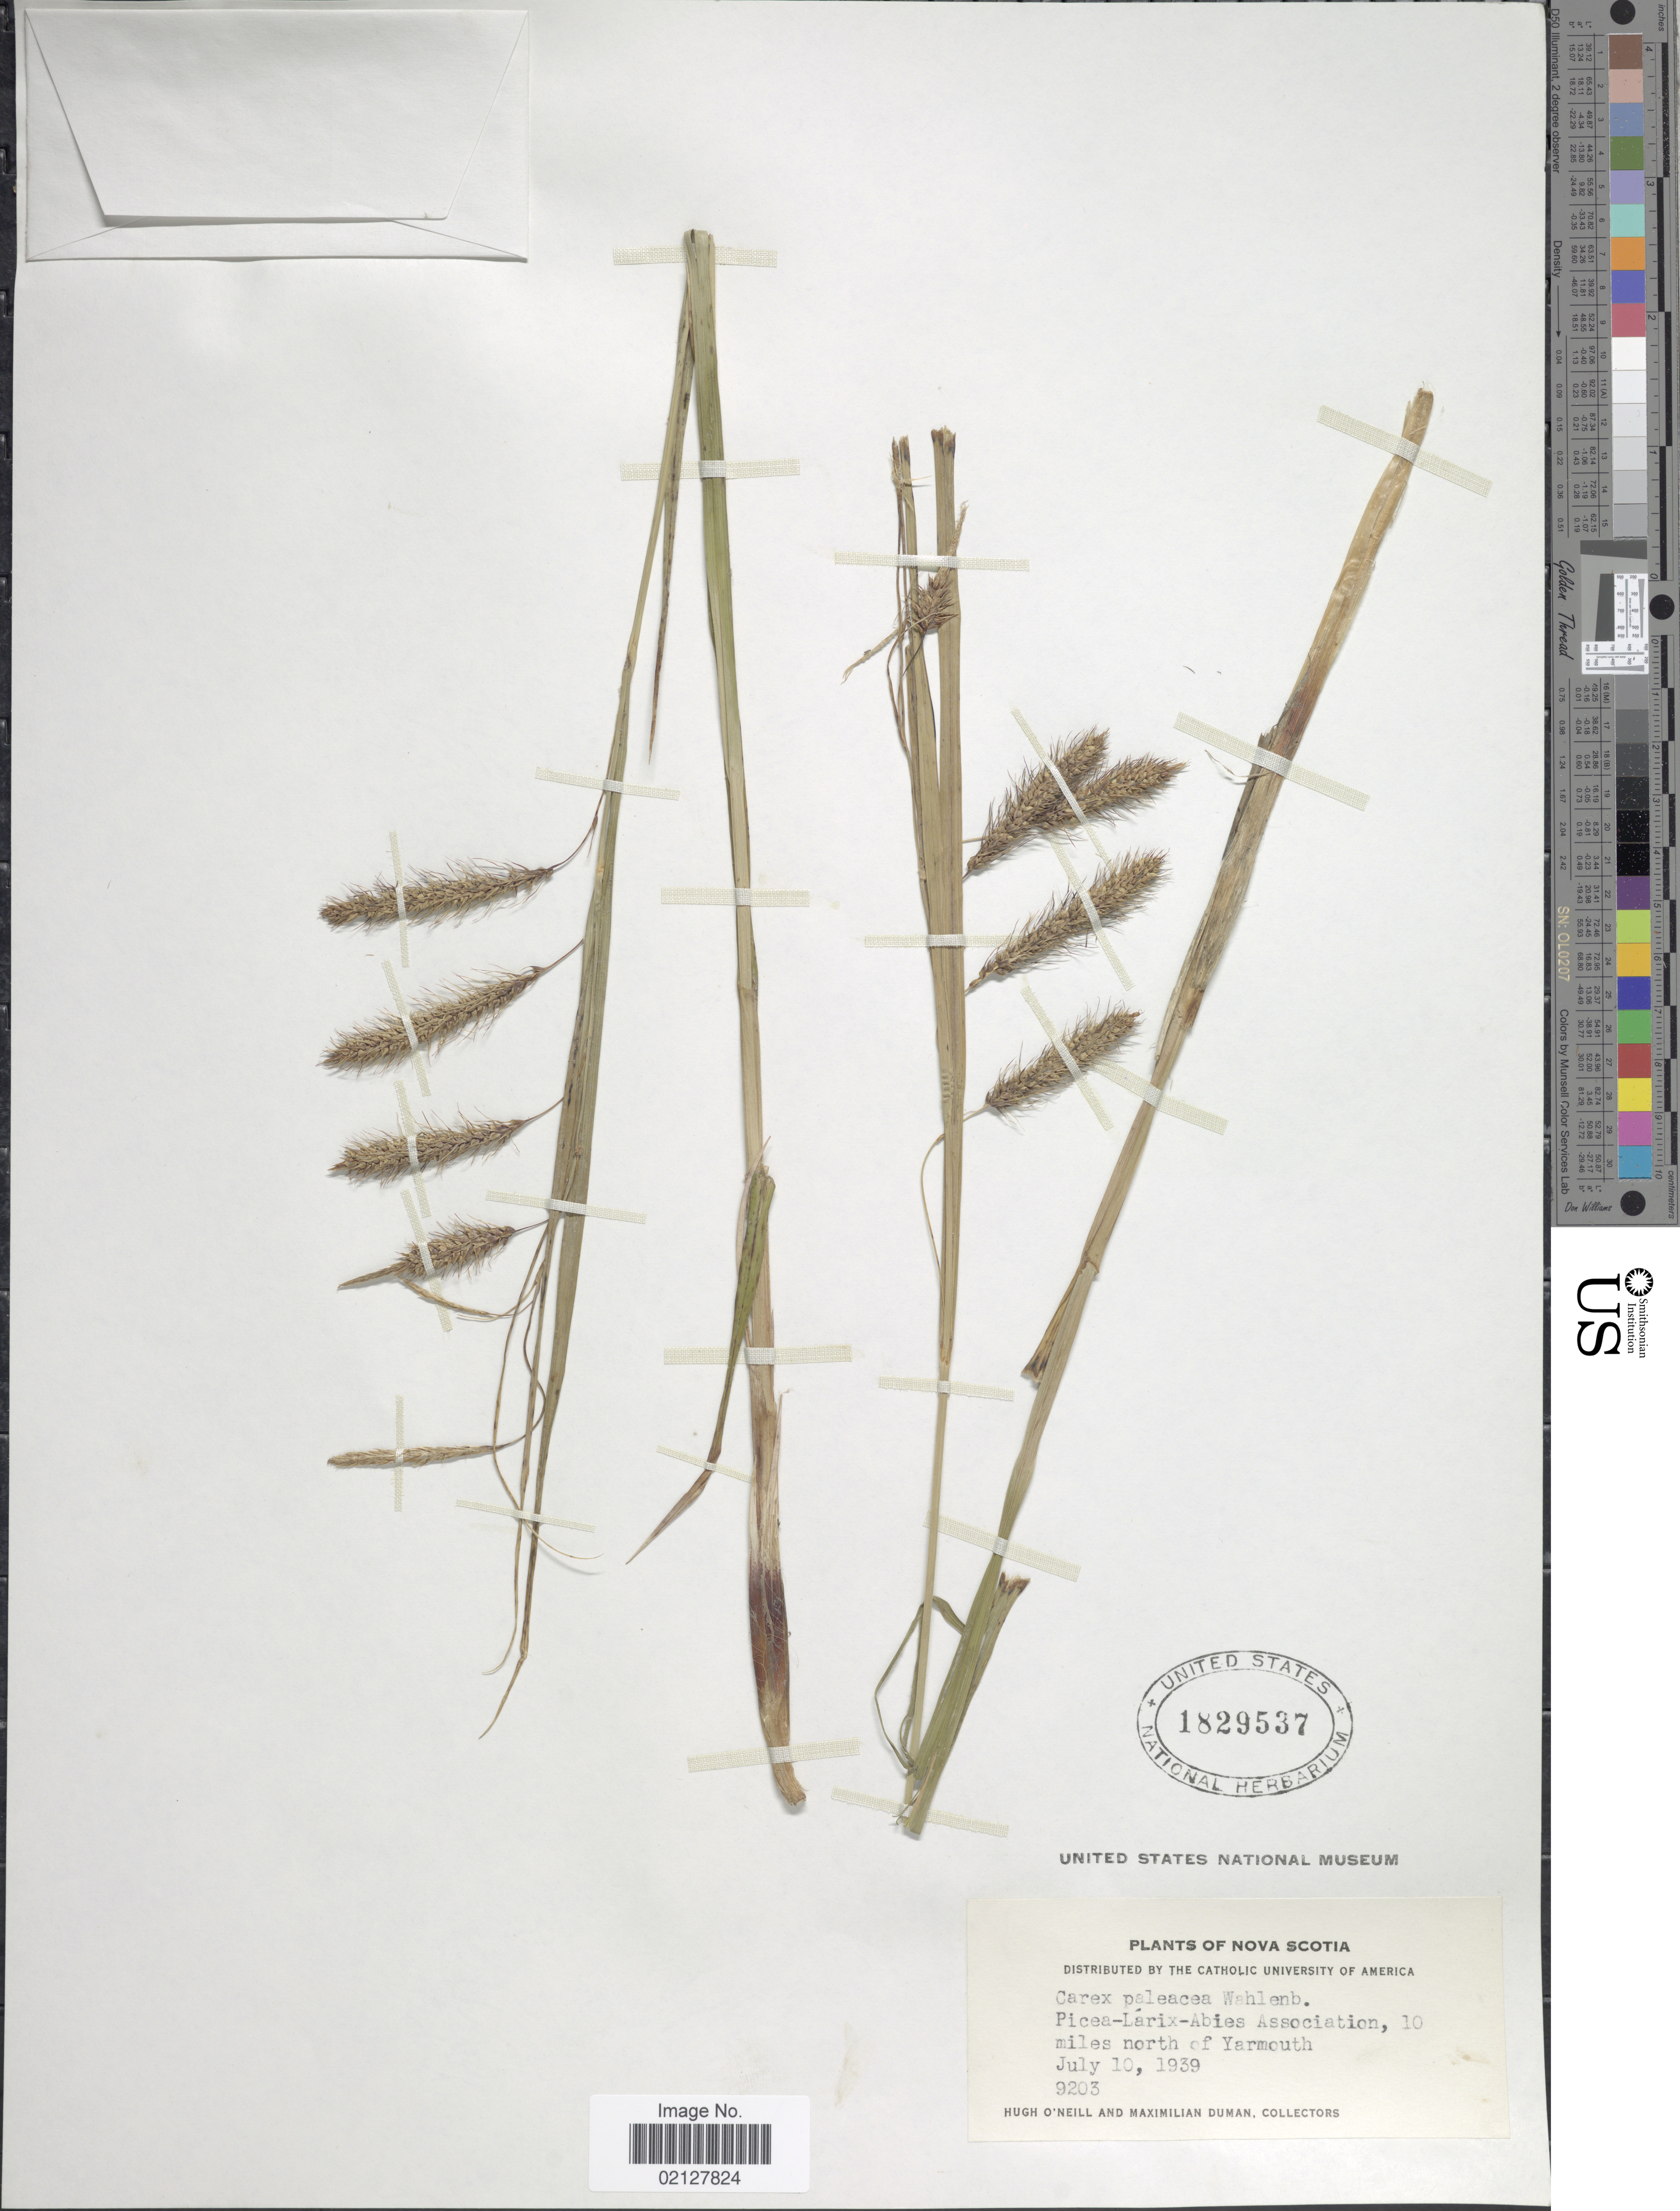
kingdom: Plantae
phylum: Tracheophyta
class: Liliopsida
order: Poales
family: Cyperaceae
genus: Carex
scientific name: Carex paleacea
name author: Schreb. ex Wahlenb.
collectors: H. O'Neill & M. Duman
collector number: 9203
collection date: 1939-07-10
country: Canada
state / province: Nova Scotia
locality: Picea- Larix- Abies Association, 10 miles north of Yarmouth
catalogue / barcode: US 1829537